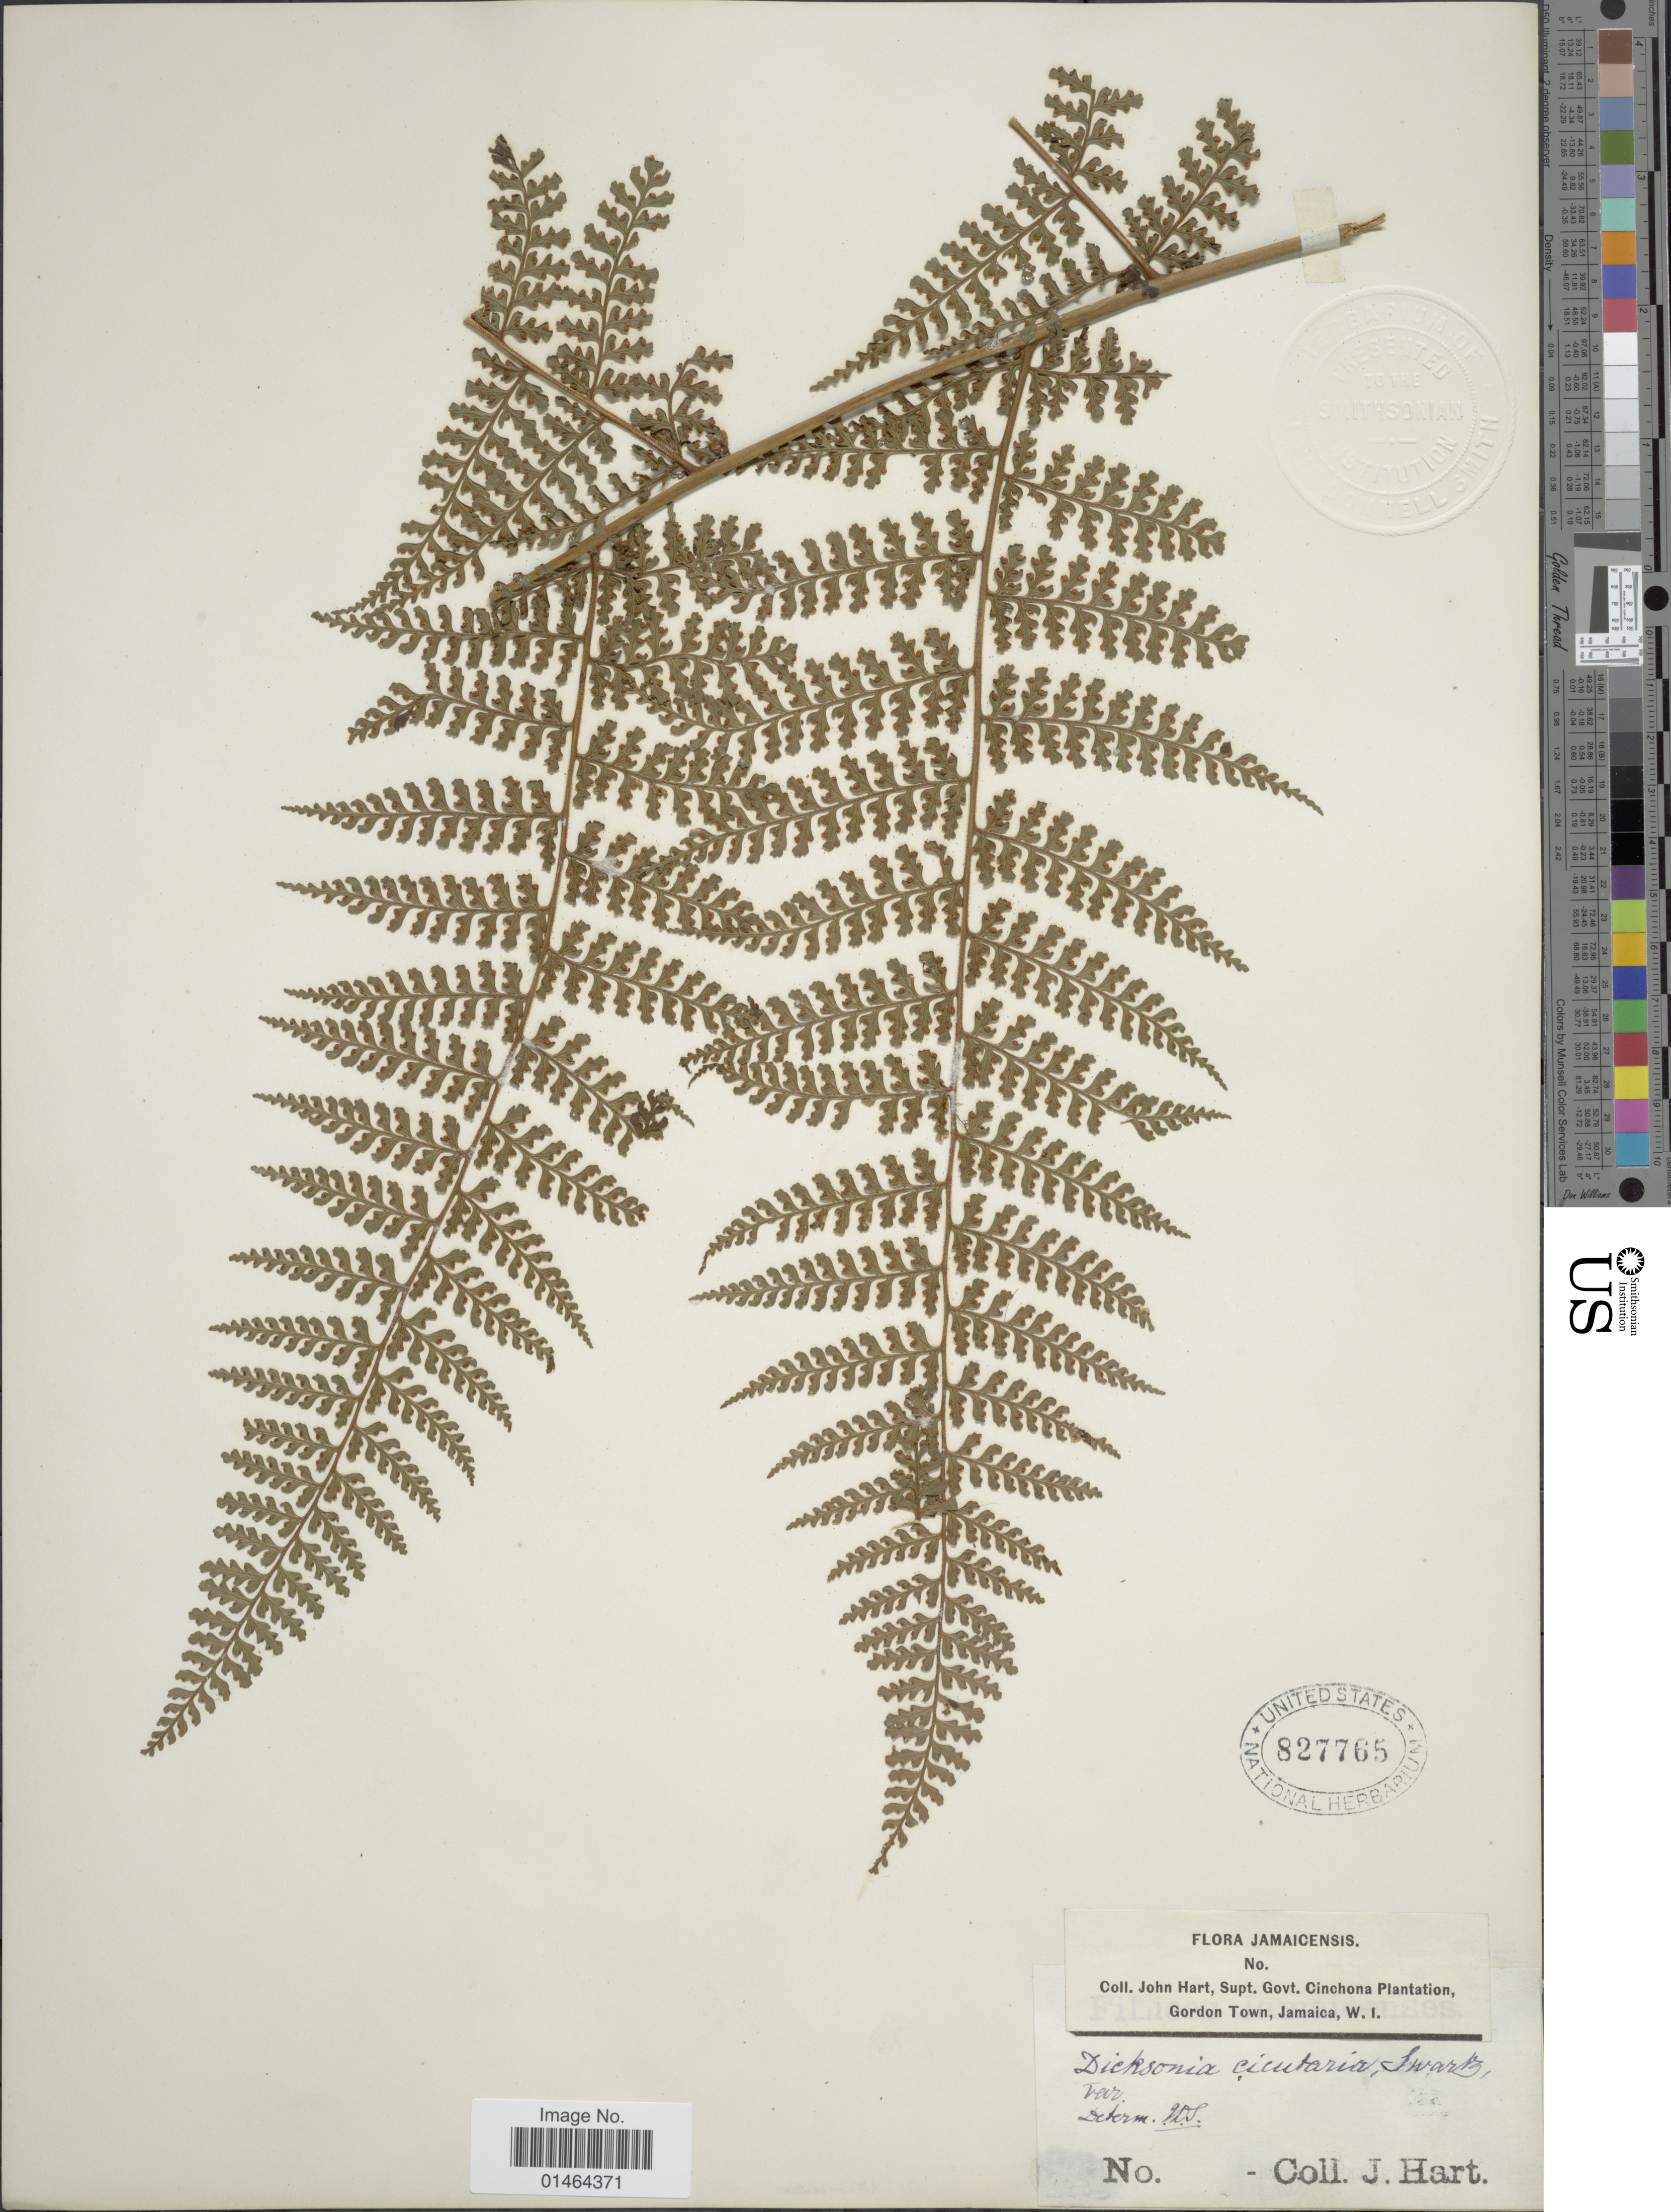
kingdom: Plantae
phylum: Tracheophyta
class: Polypodiopsida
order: Polypodiales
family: Dennstaedtiaceae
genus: Dennstaedtia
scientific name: Dennstaedtia cornuta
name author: (Kaulf.) Mett.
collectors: J. Hart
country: Jamaica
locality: Gordon Town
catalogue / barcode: US 827765